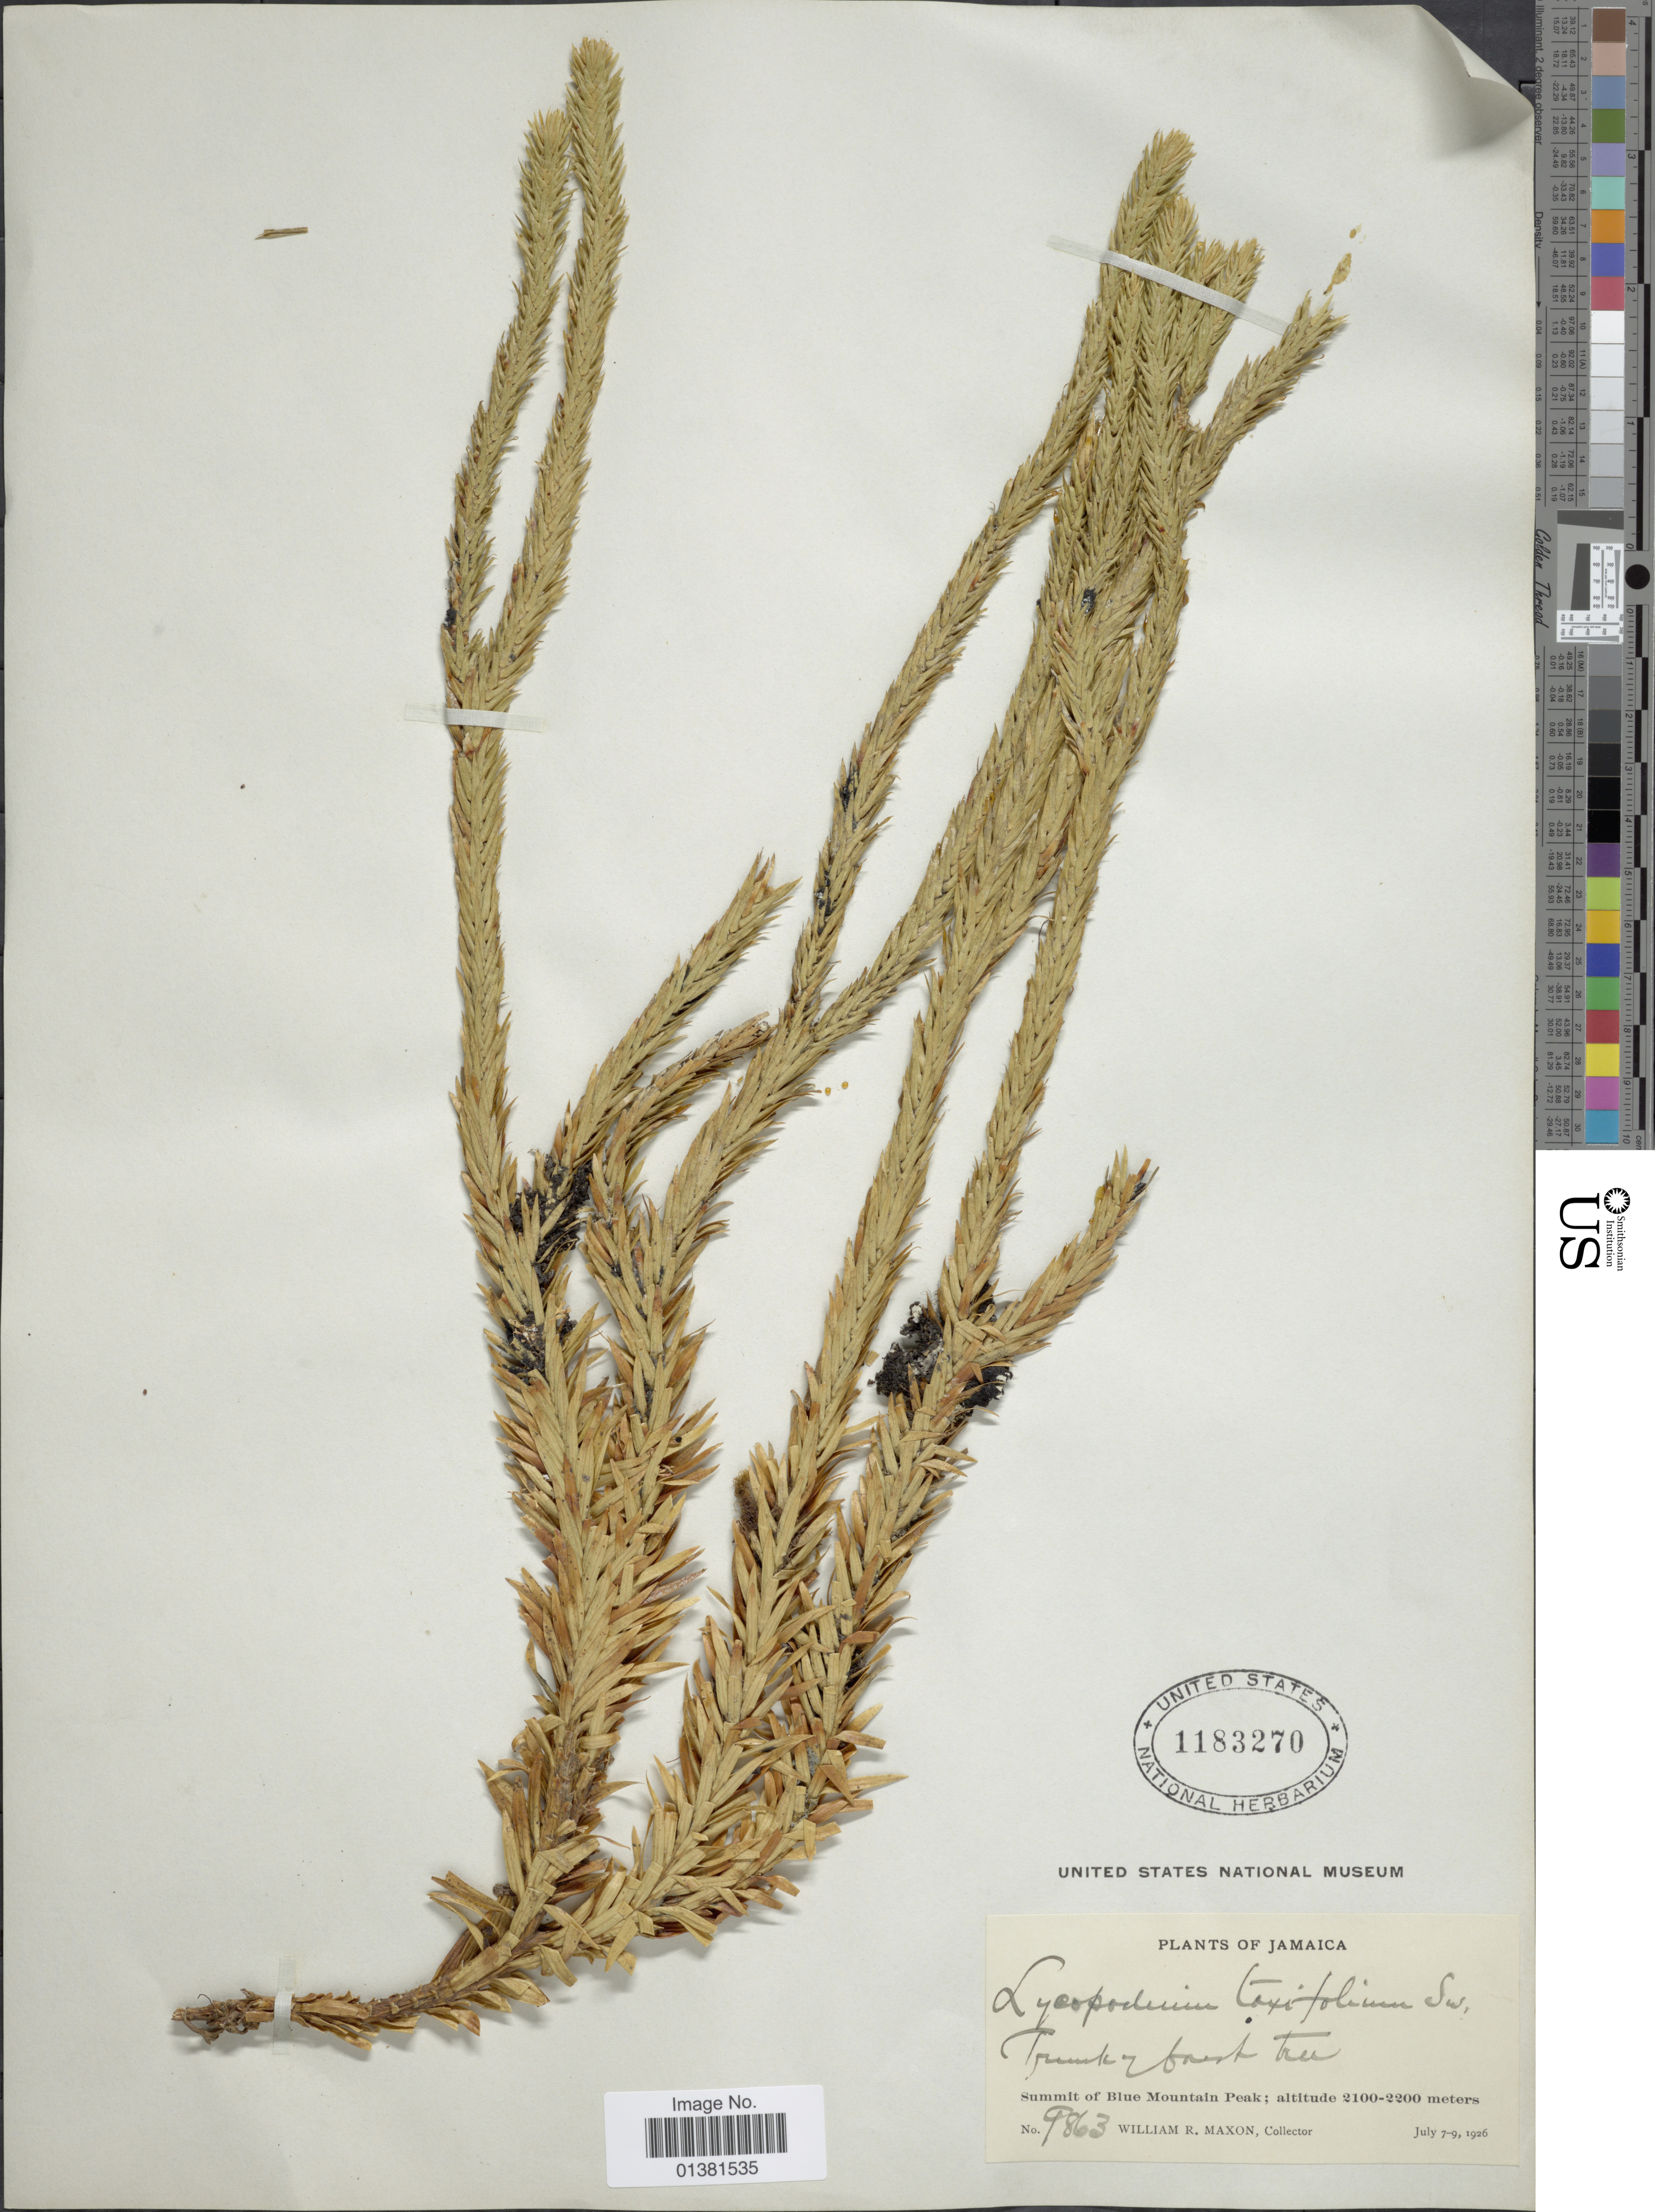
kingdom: Plantae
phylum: Tracheophyta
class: Lycopodiopsida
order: Lycopodiales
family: Lycopodiaceae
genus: Phlegmariurus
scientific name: Phlegmariurus taxifolius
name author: (Sw.) Á. Löve & D. Löve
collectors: W. R. Maxon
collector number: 9863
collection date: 1926-07-07/1926-07-09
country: Jamaica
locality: Summit of Blue Mountain Peak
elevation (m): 2100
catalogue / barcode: US 1183270